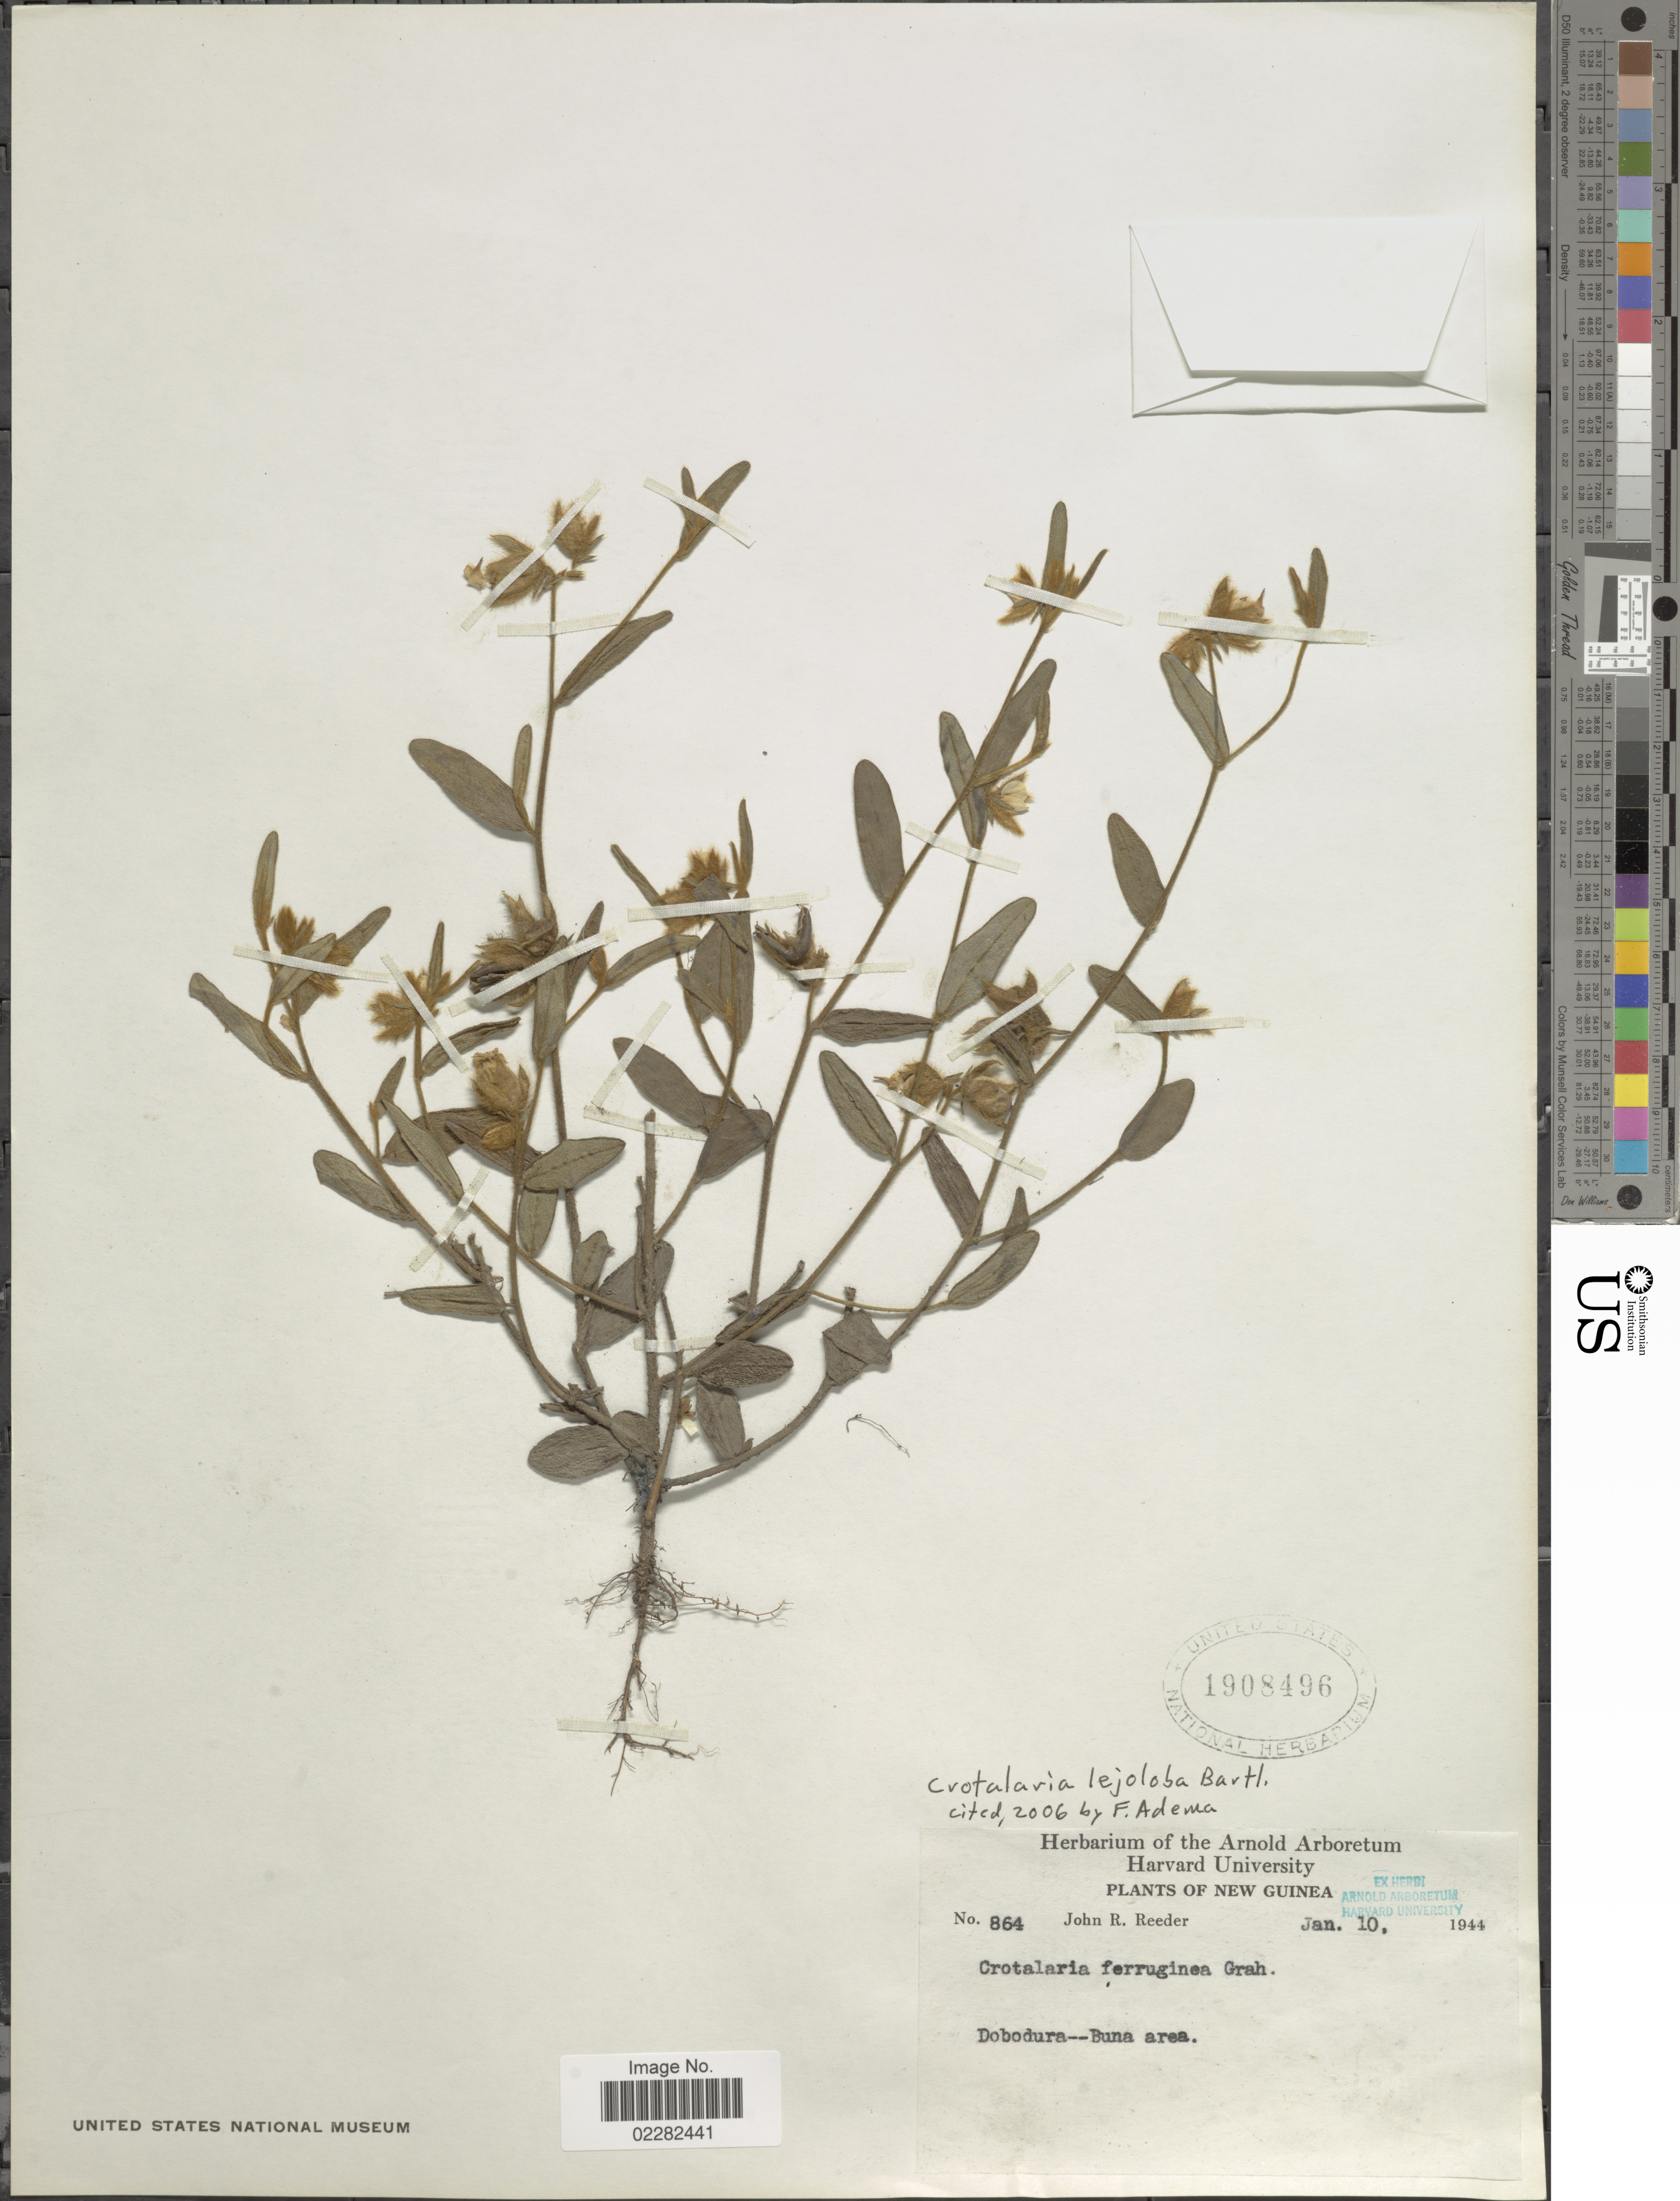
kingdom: Plantae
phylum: Tracheophyta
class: Magnoliopsida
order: Fabales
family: Fabaceae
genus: Crotalaria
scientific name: Crotalaria lejoloba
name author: Bartl.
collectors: J. R. Reeder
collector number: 864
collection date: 1944-01-10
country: Papua New Guinea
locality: New Guinea, Dobodura--Buna area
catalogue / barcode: US 1908496